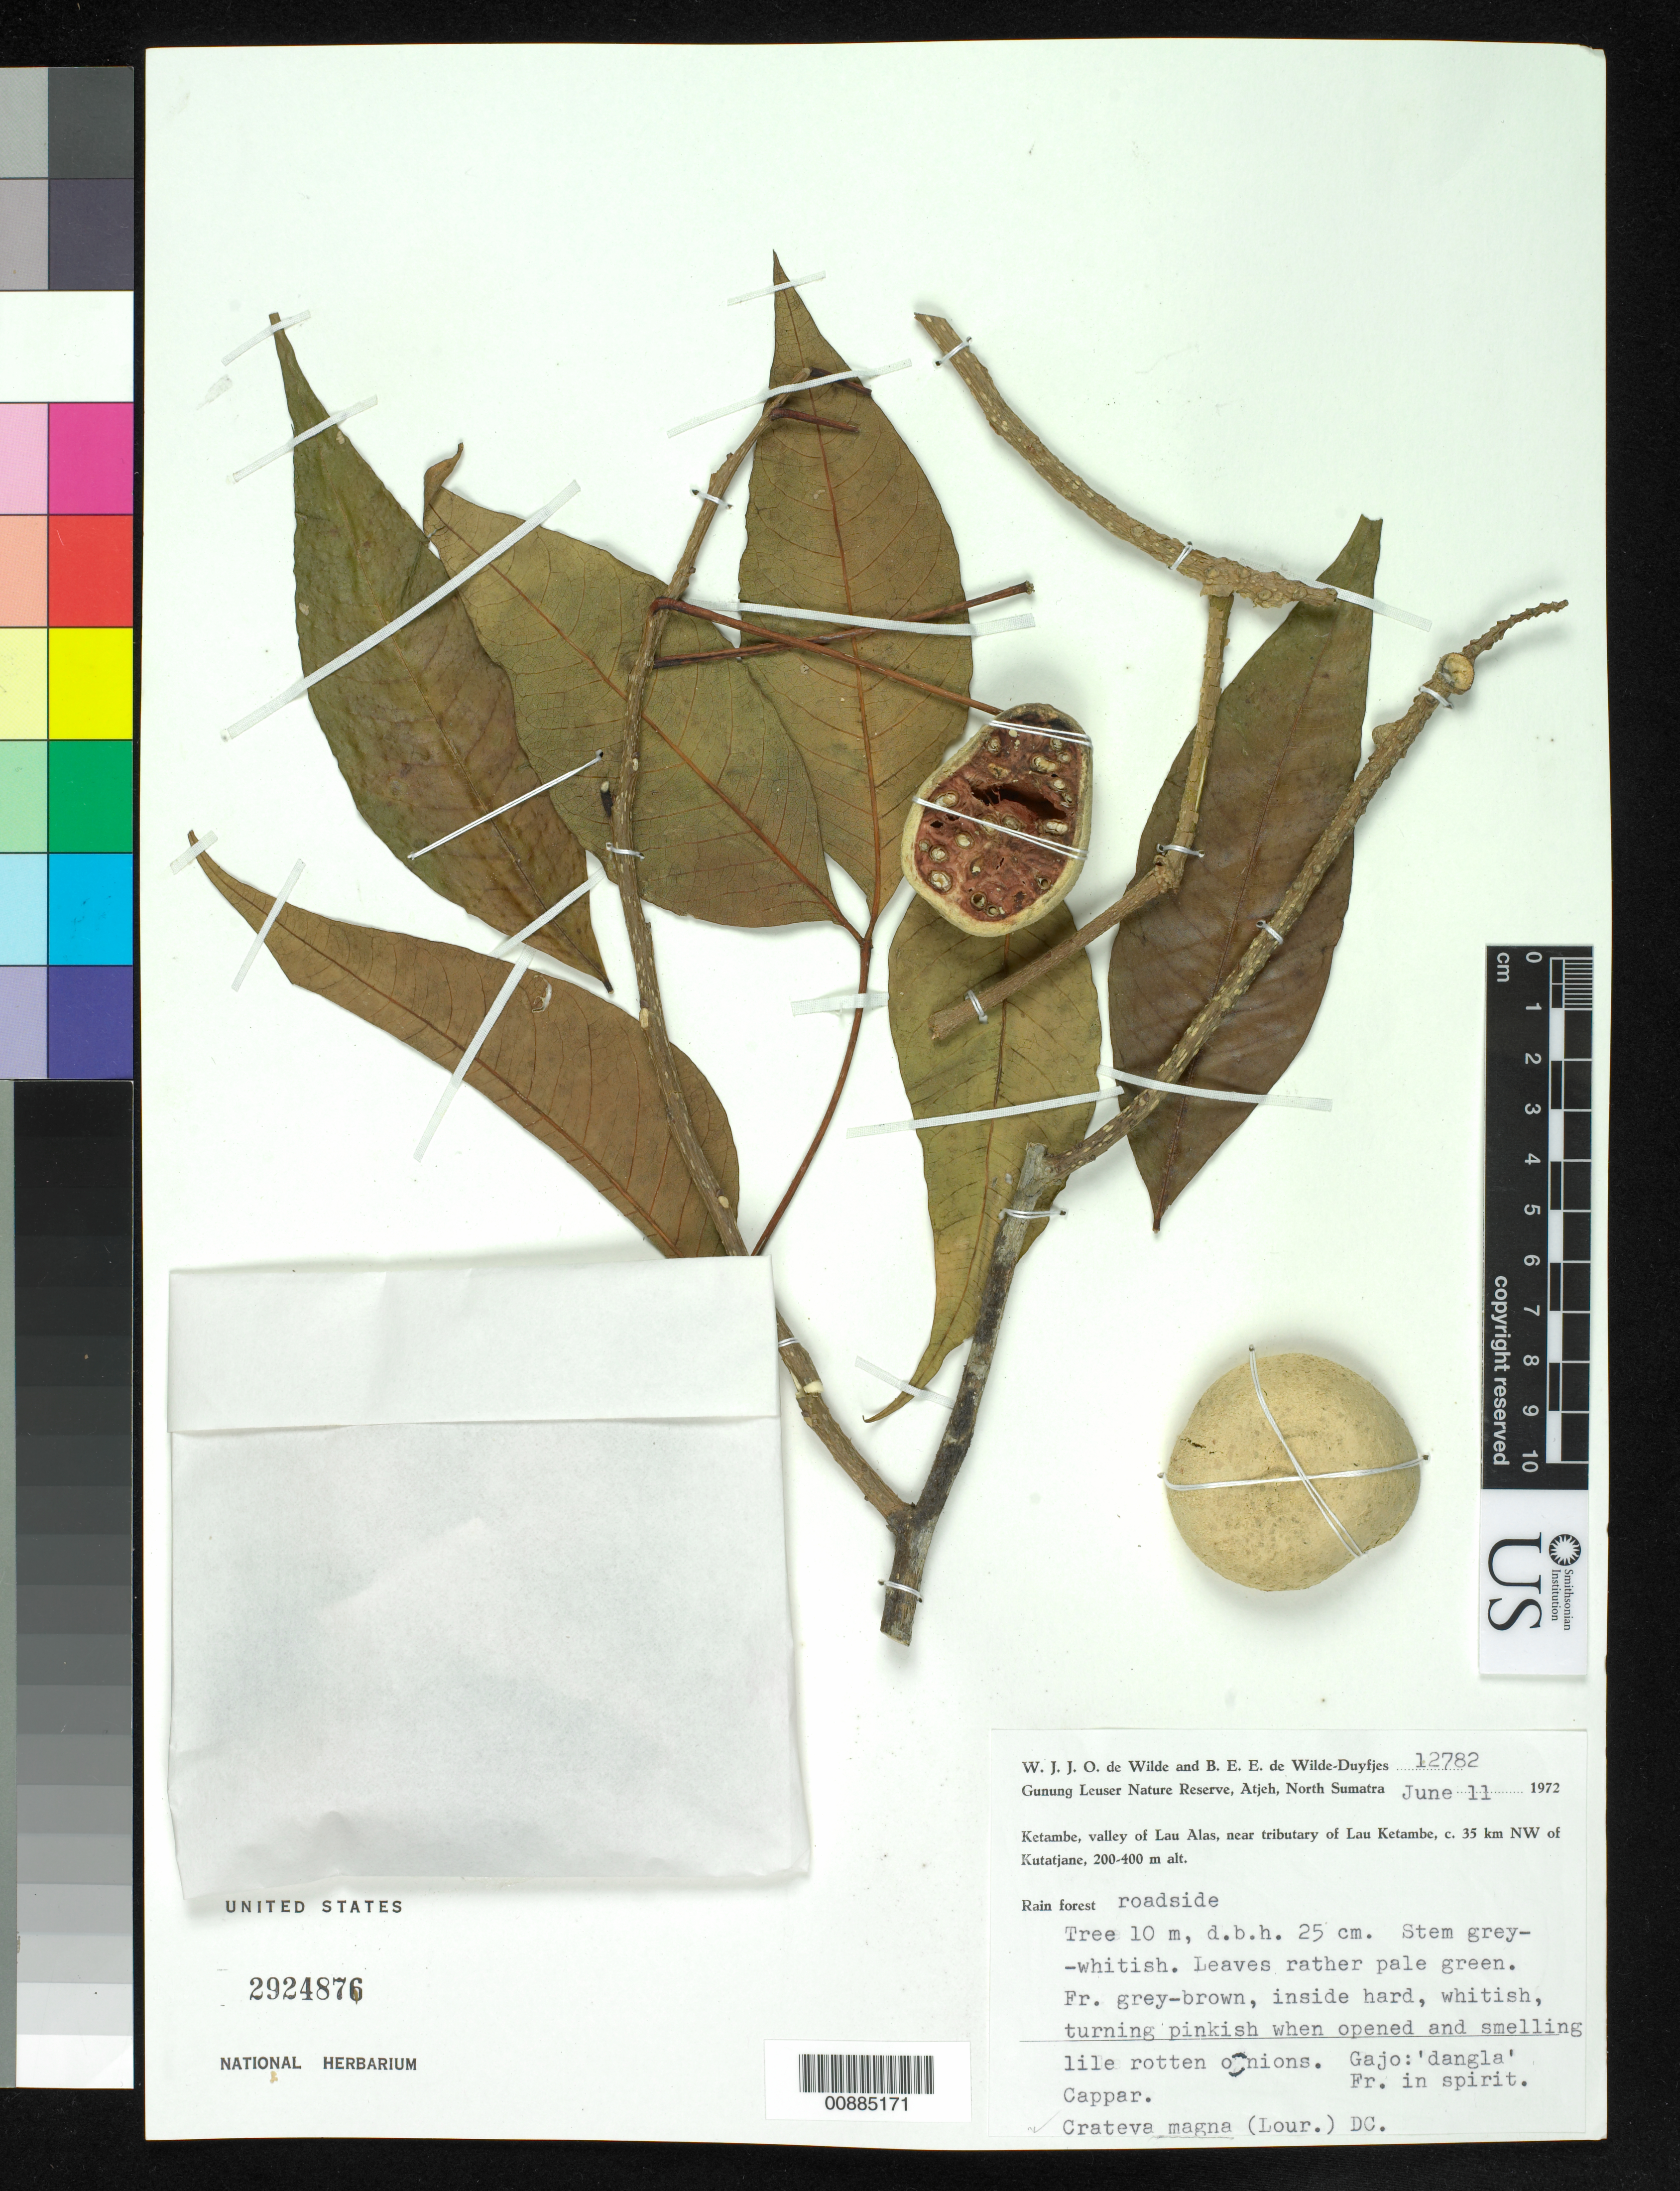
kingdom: Plantae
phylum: Tracheophyta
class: Magnoliopsida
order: Brassicales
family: Capparaceae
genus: Crateva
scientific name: Crateva magna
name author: (Lour.) DC.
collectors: W. J. de Wilde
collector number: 12782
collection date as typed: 11 Jun 1972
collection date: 1972-06-11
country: Indonesia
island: Sumatra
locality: Valley of Lau Alas, near tributary of Lau Ketambe. Ketambe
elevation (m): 200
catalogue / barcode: US 2924876